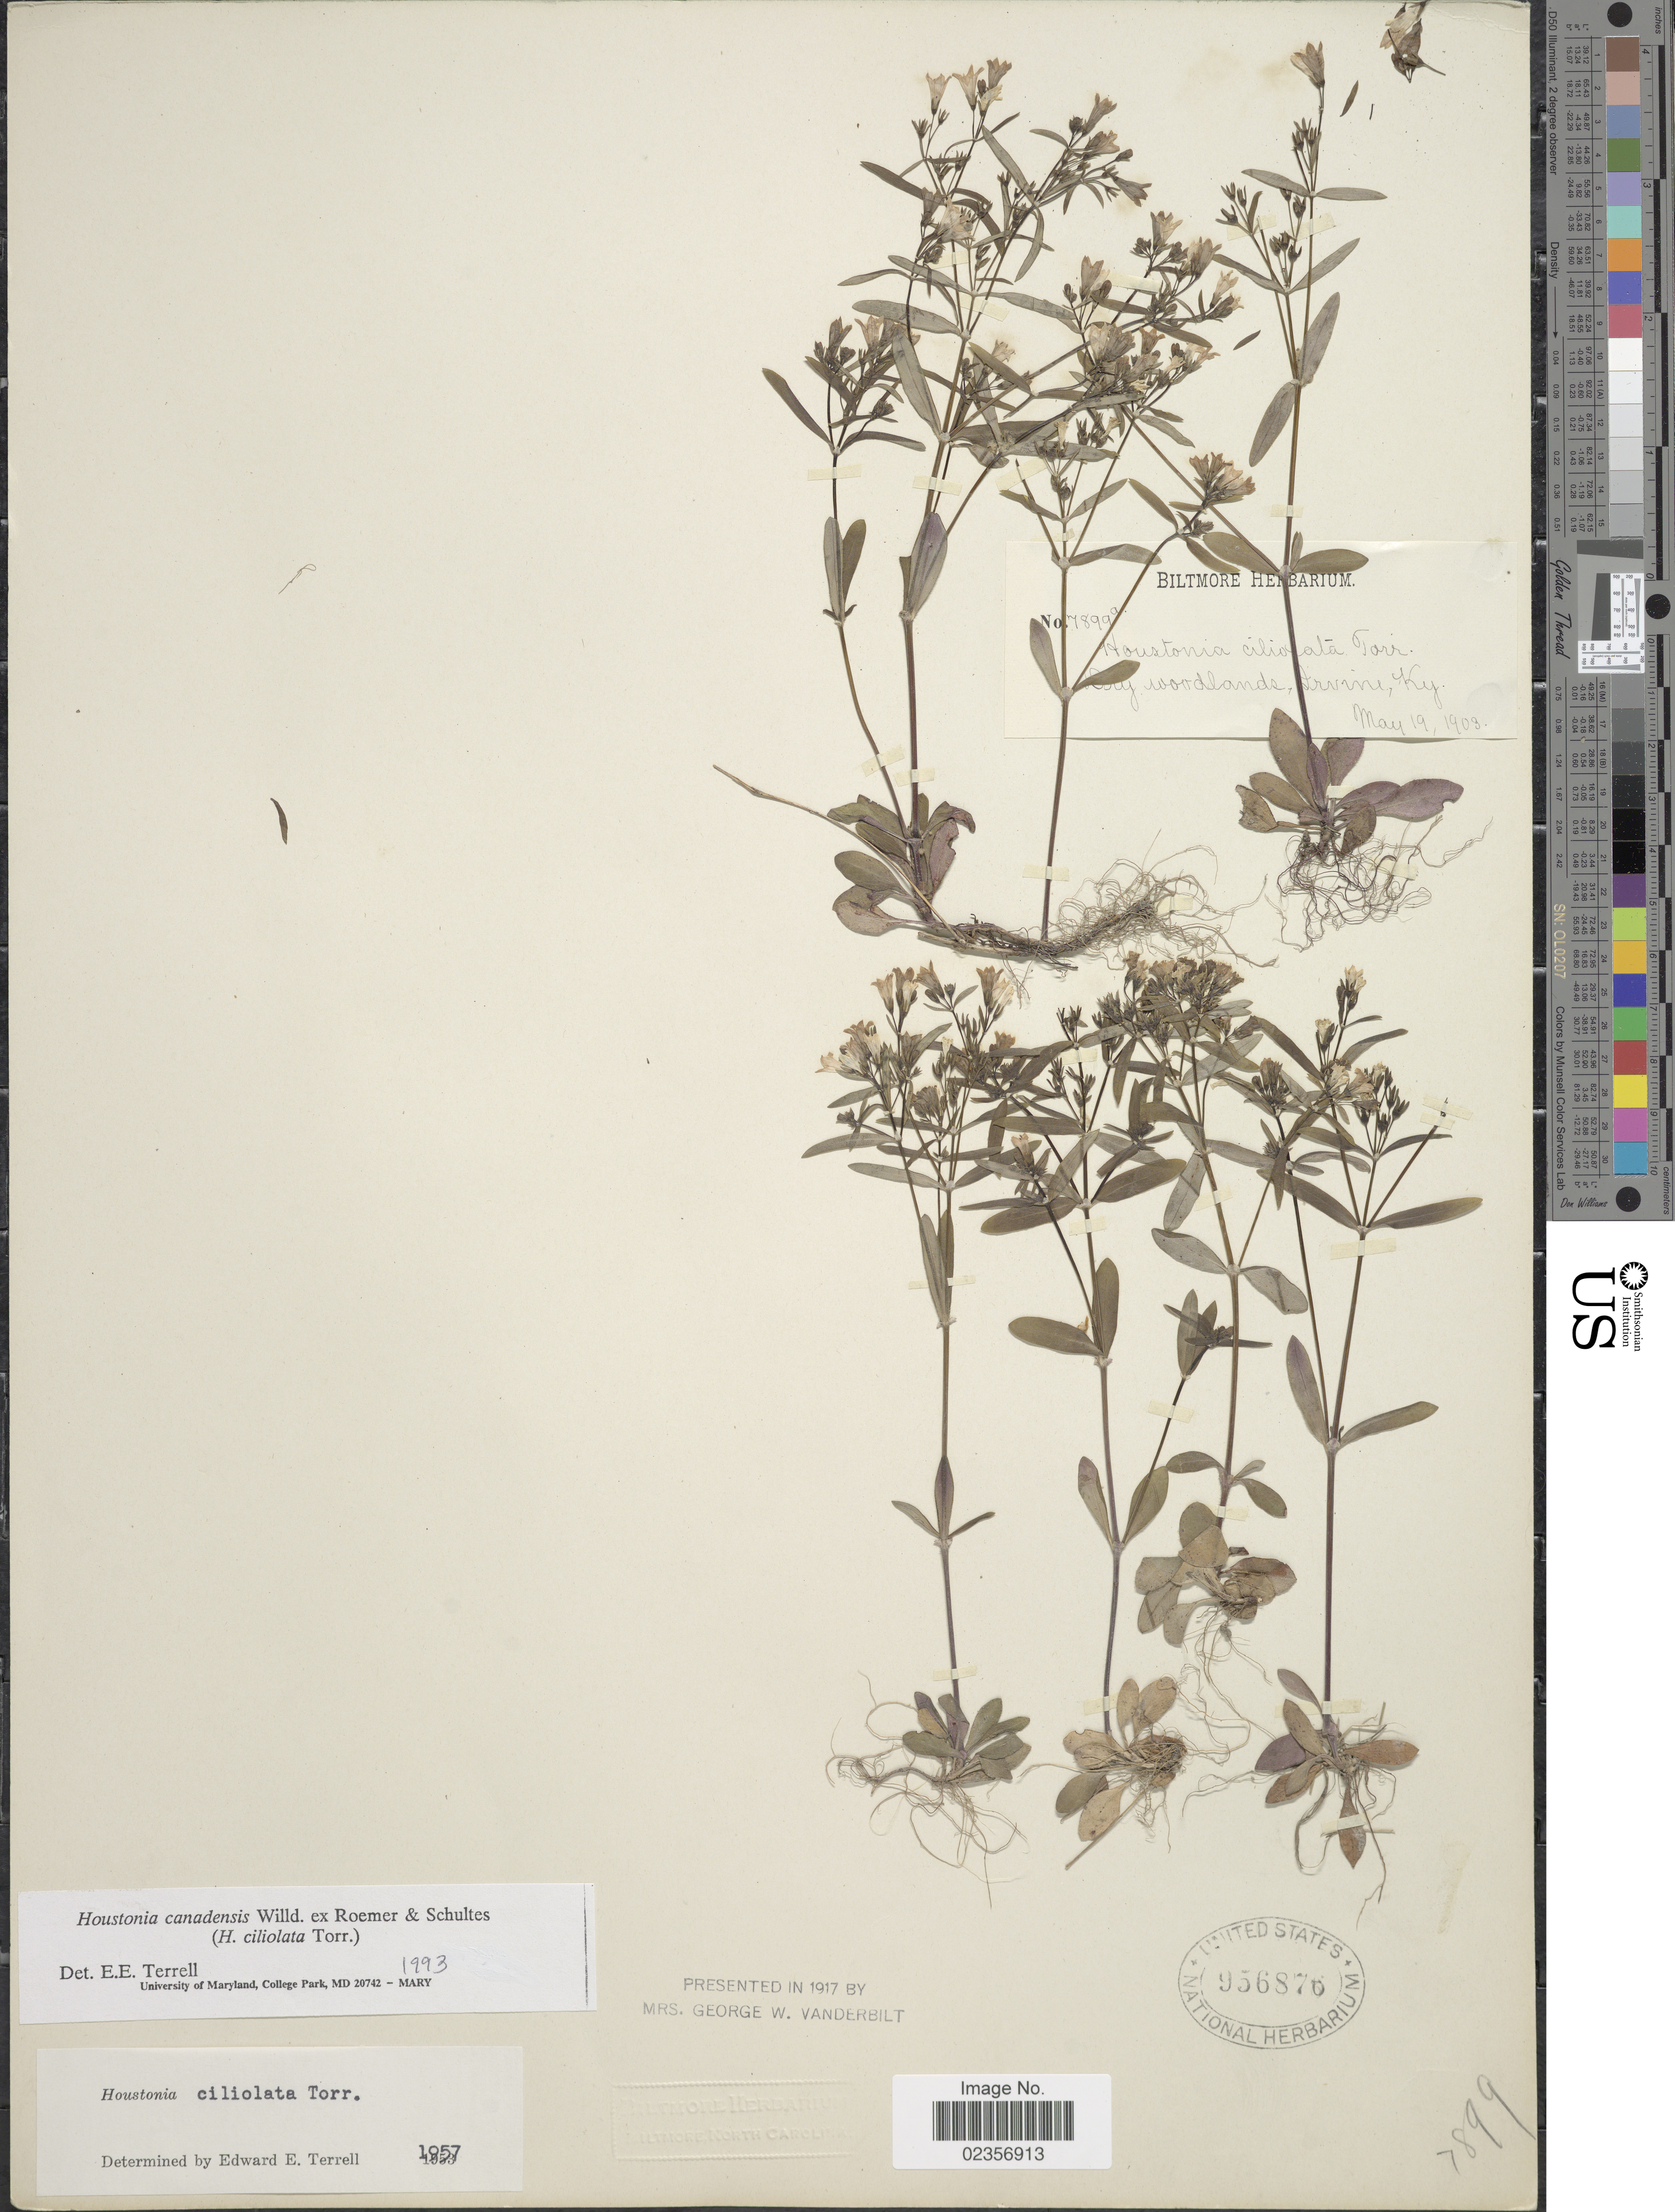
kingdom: Plantae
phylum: Tracheophyta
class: Magnoliopsida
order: Gentianales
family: Rubiaceae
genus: Houstonia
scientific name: Houstonia canadensis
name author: Willd.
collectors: ex herb. Biltmore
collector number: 7899a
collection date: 1903-05-19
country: United States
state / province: Kentucky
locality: Dry woodlands, Irvine.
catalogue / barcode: US 956876